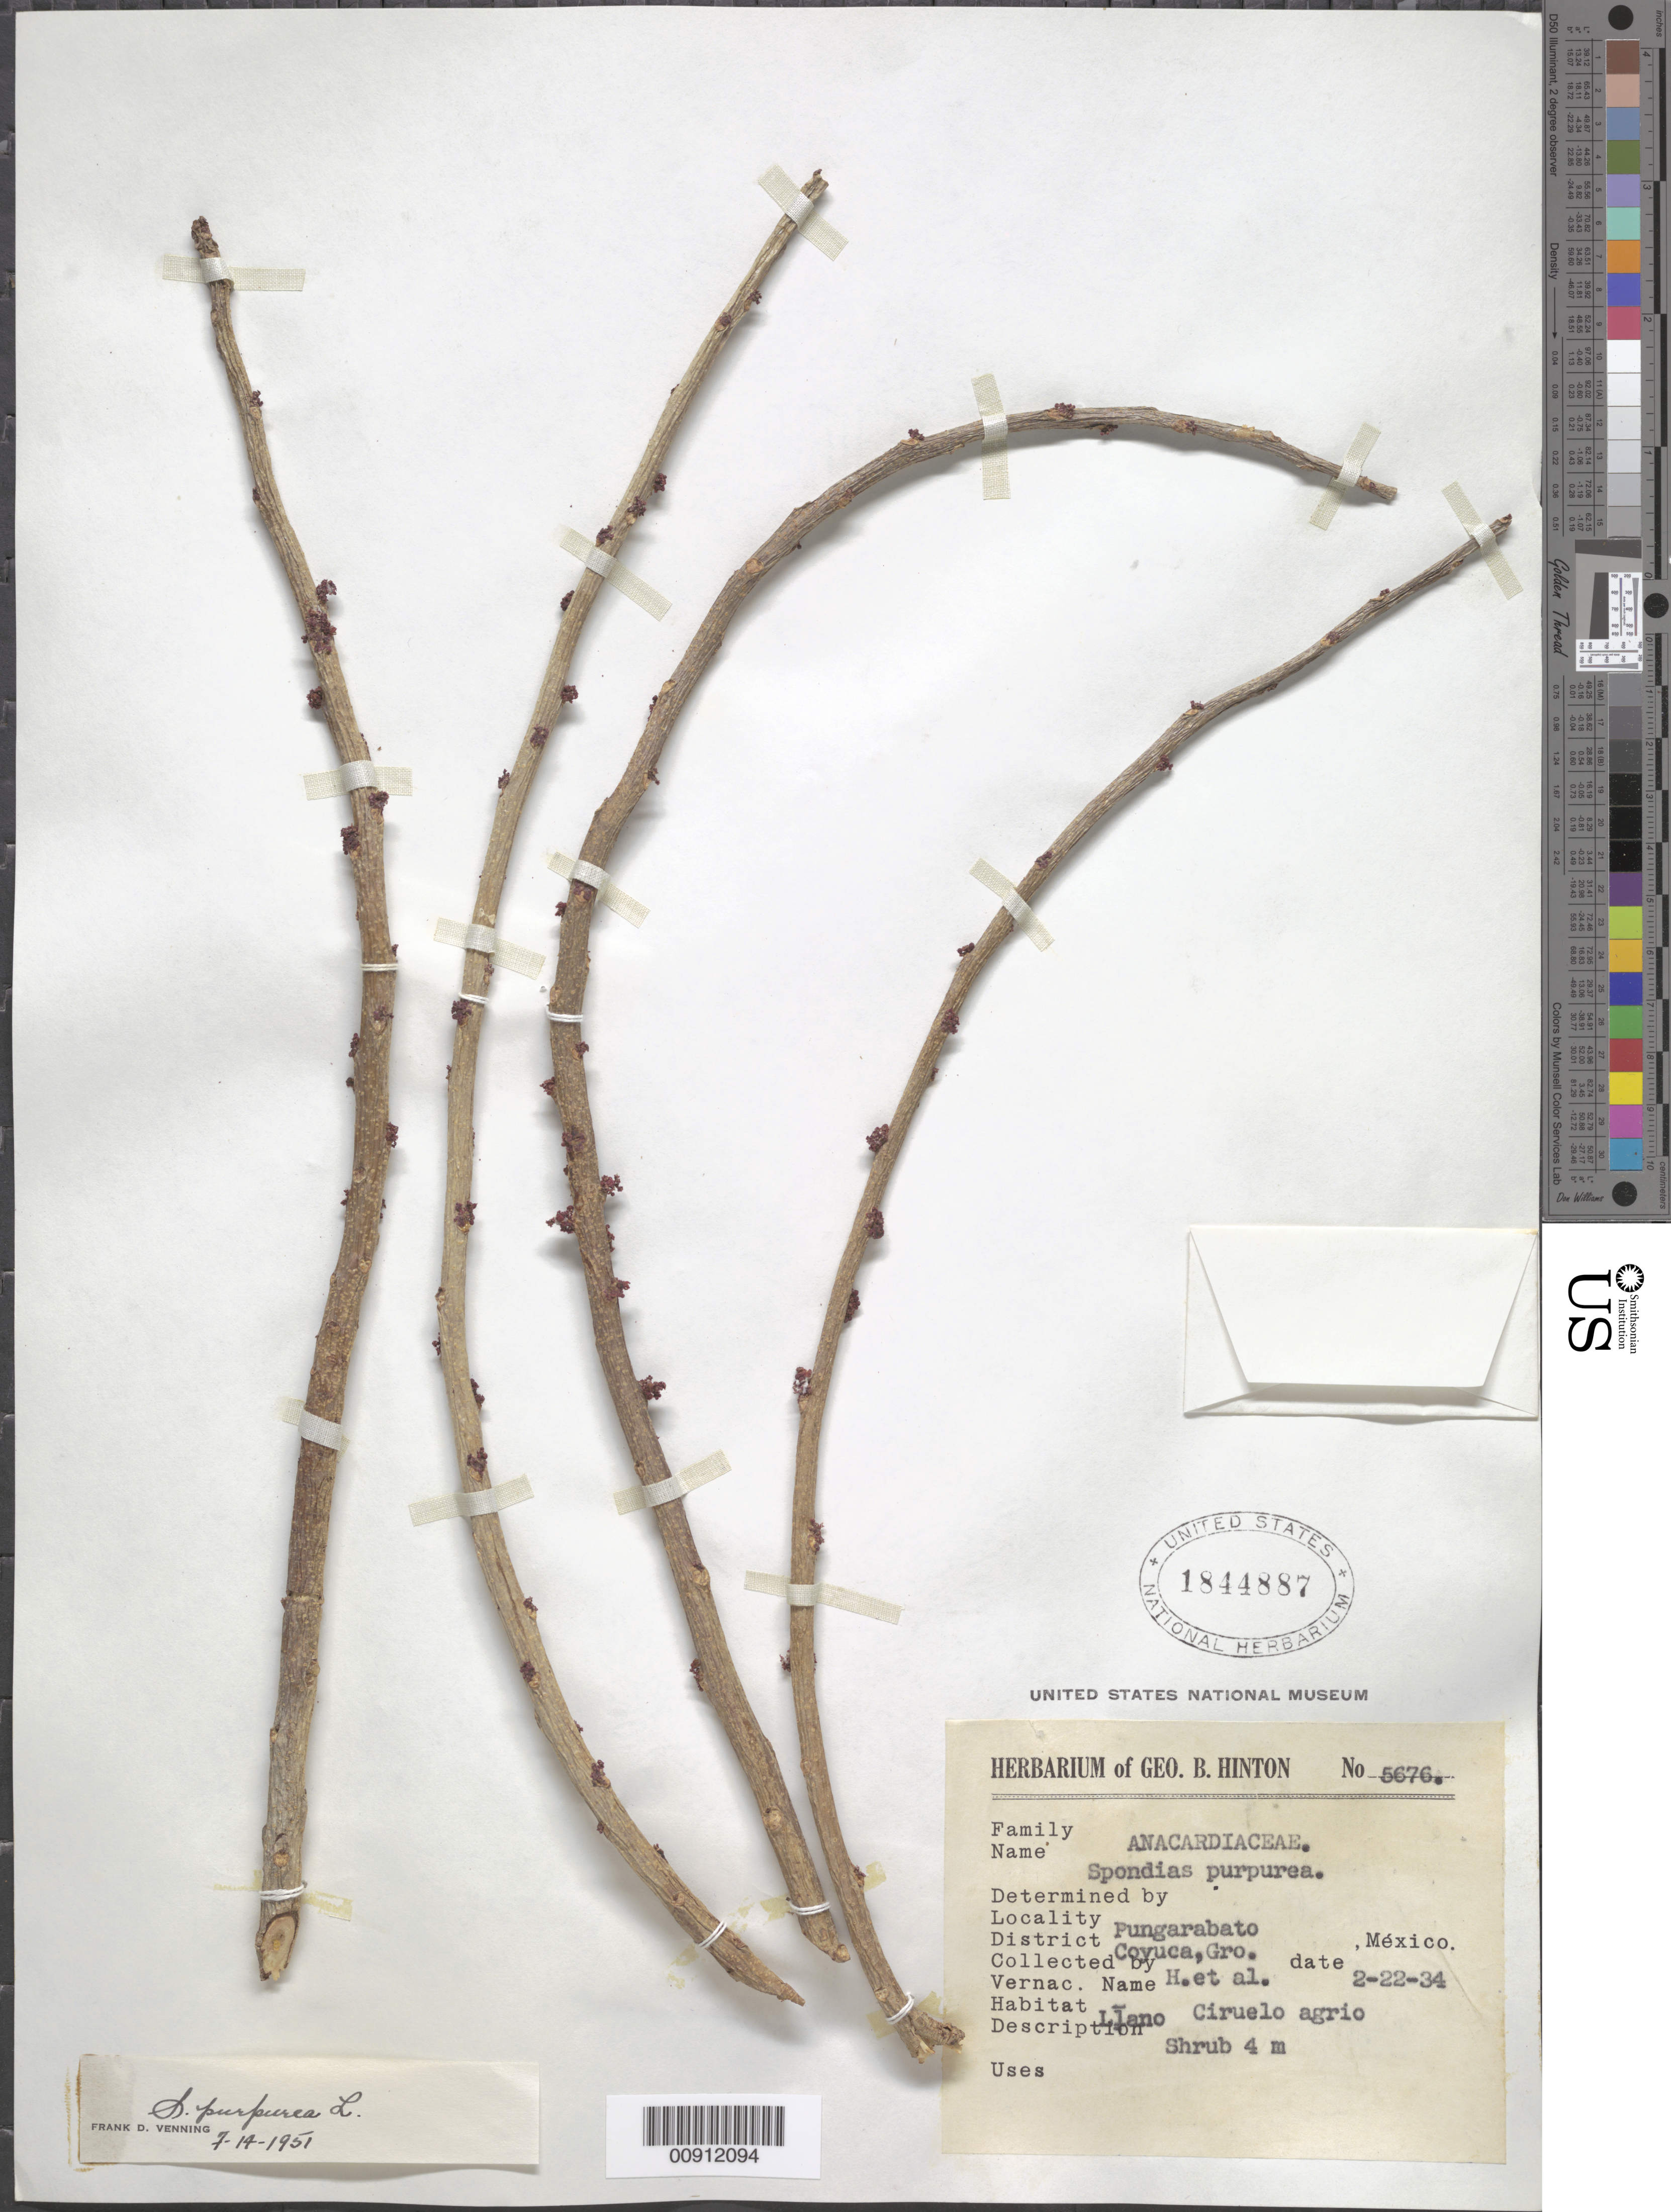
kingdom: Plantae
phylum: Tracheophyta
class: Magnoliopsida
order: Sapindales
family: Anacardiaceae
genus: Spondias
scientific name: Spondias purpurea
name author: L.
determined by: Mitchell, John D.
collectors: G. B. Hinton & et al.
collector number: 5676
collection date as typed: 22 Feb 1934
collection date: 1934-02-22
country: Mexico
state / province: Guerrero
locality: Pungarabato, District Coyuca, Guerrero.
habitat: Llano.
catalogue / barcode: US 1844887